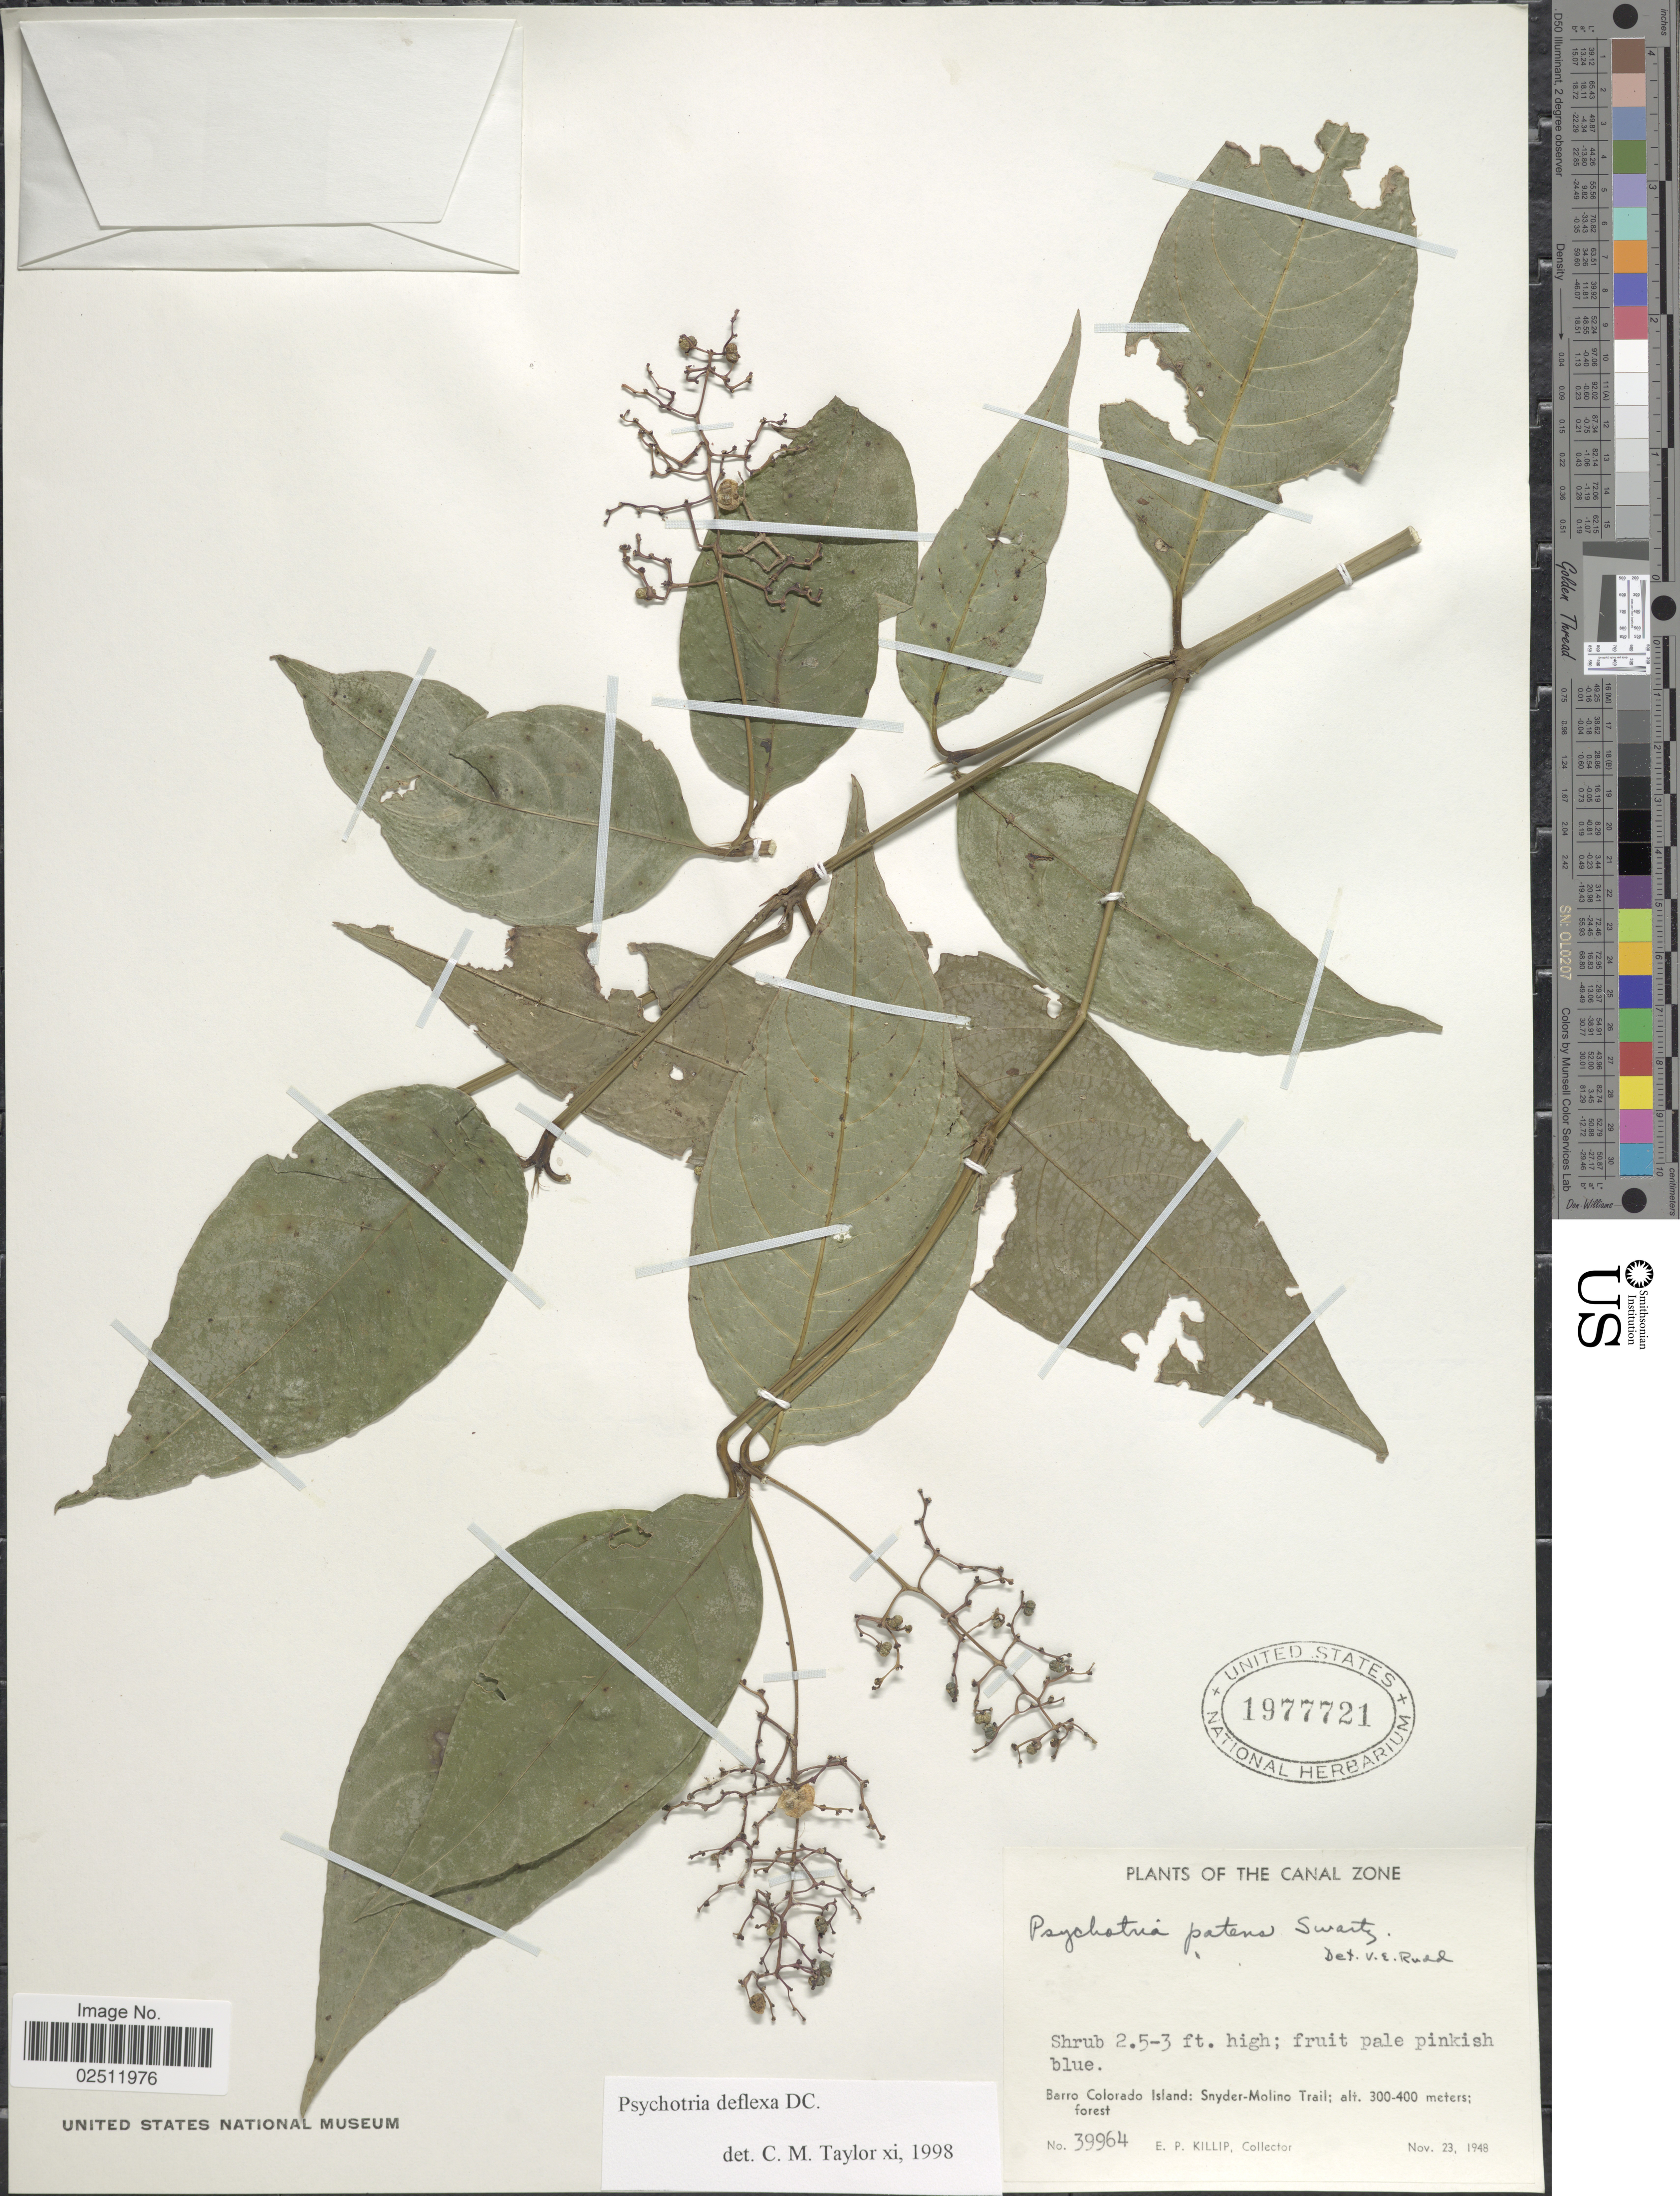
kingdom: Plantae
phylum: Tracheophyta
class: Magnoliopsida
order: Gentianales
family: Rubiaceae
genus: Psychotria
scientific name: Psychotria deflexa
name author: DC.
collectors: E. P. Killip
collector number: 39964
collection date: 1948-11-23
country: Panama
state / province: Panamá Oeste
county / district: Canal Zone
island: Barro Colorado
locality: The Canal Zone, Barro Colorado Island: Snyder-Molino Trail; forest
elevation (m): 300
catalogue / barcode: US 1977721